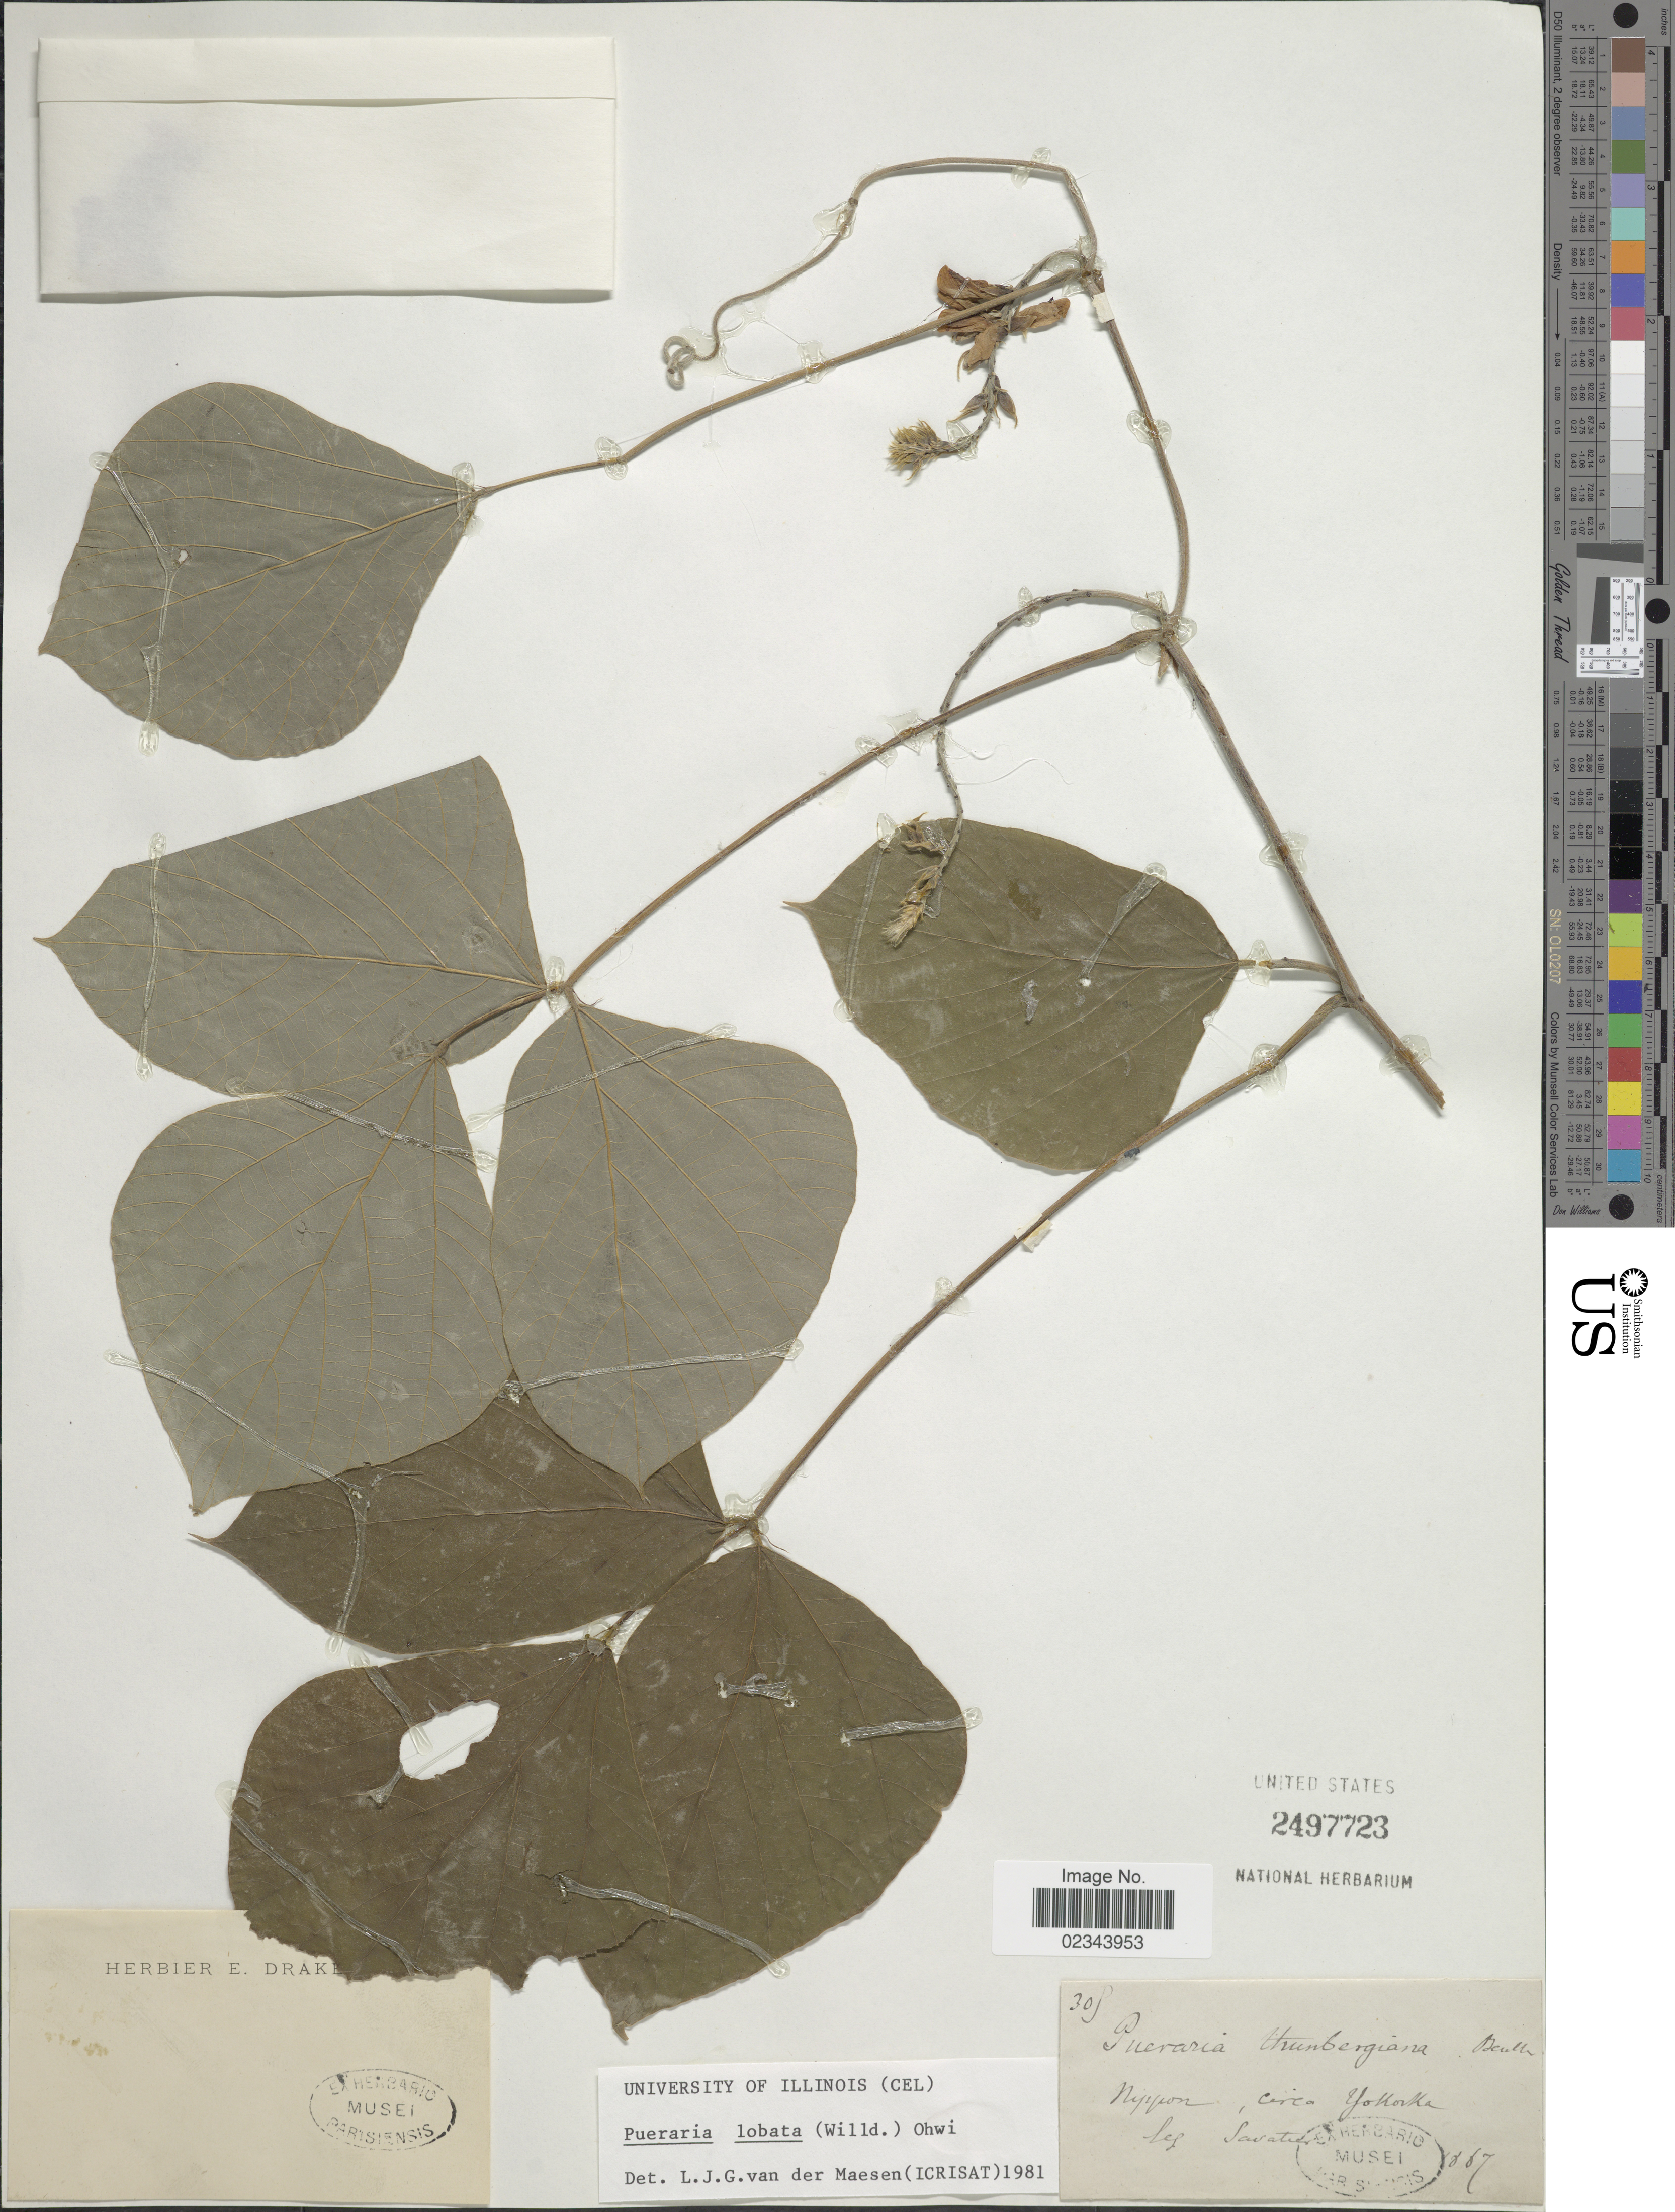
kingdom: Plantae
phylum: Tracheophyta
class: Magnoliopsida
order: Fabales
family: Fabaceae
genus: Pueraria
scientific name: Pueraria lobata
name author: (Willd.) Ohwi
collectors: Savatier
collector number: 308*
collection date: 1867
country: Japan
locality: Nippon circa Yokoska.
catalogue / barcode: US 2497723